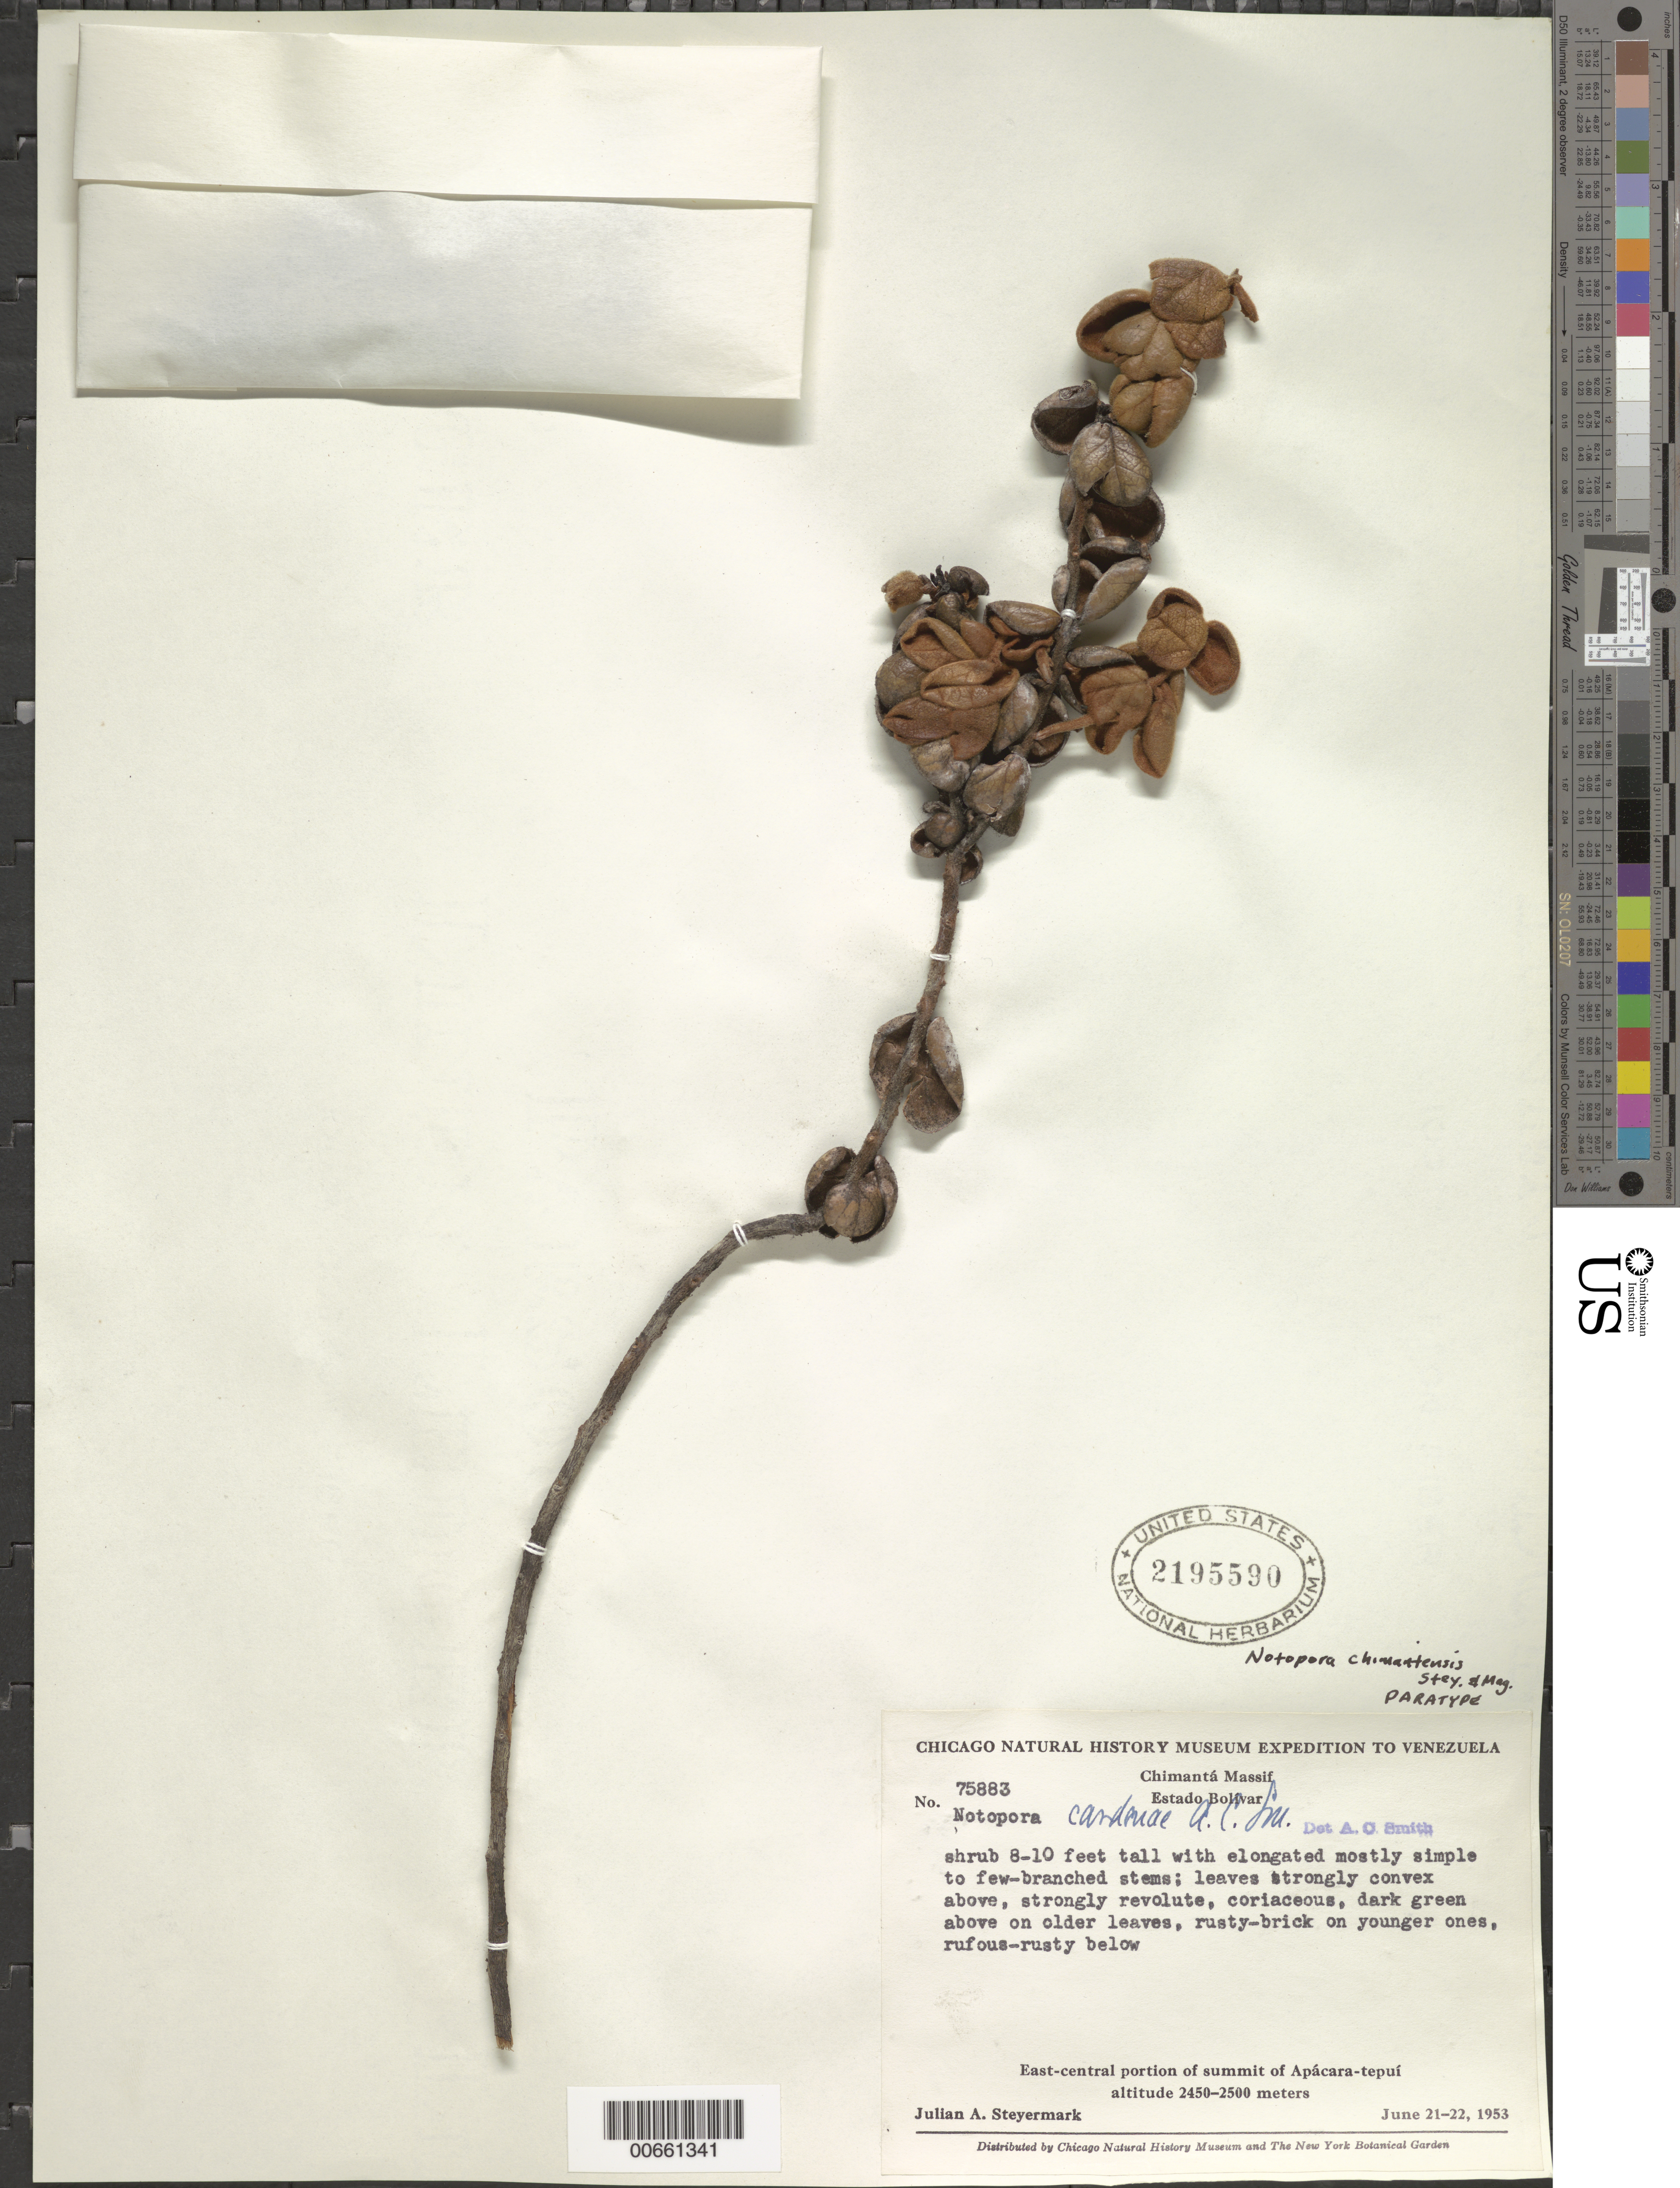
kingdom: Plantae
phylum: Tracheophyta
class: Magnoliopsida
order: Ericales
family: Ericaceae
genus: Notopora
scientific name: Notopora chimantensis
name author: Steyerm. & Maguire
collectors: J. Steyermark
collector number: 75883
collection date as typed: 21-Jun-53 to 22-Jun-53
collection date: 1953-06-21/1953-06-22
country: Venezuela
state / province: Bolívar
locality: Chimantá Massif, Apácara-tepuí, east-central part of summit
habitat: East-central summit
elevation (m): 2450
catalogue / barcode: US 2195590